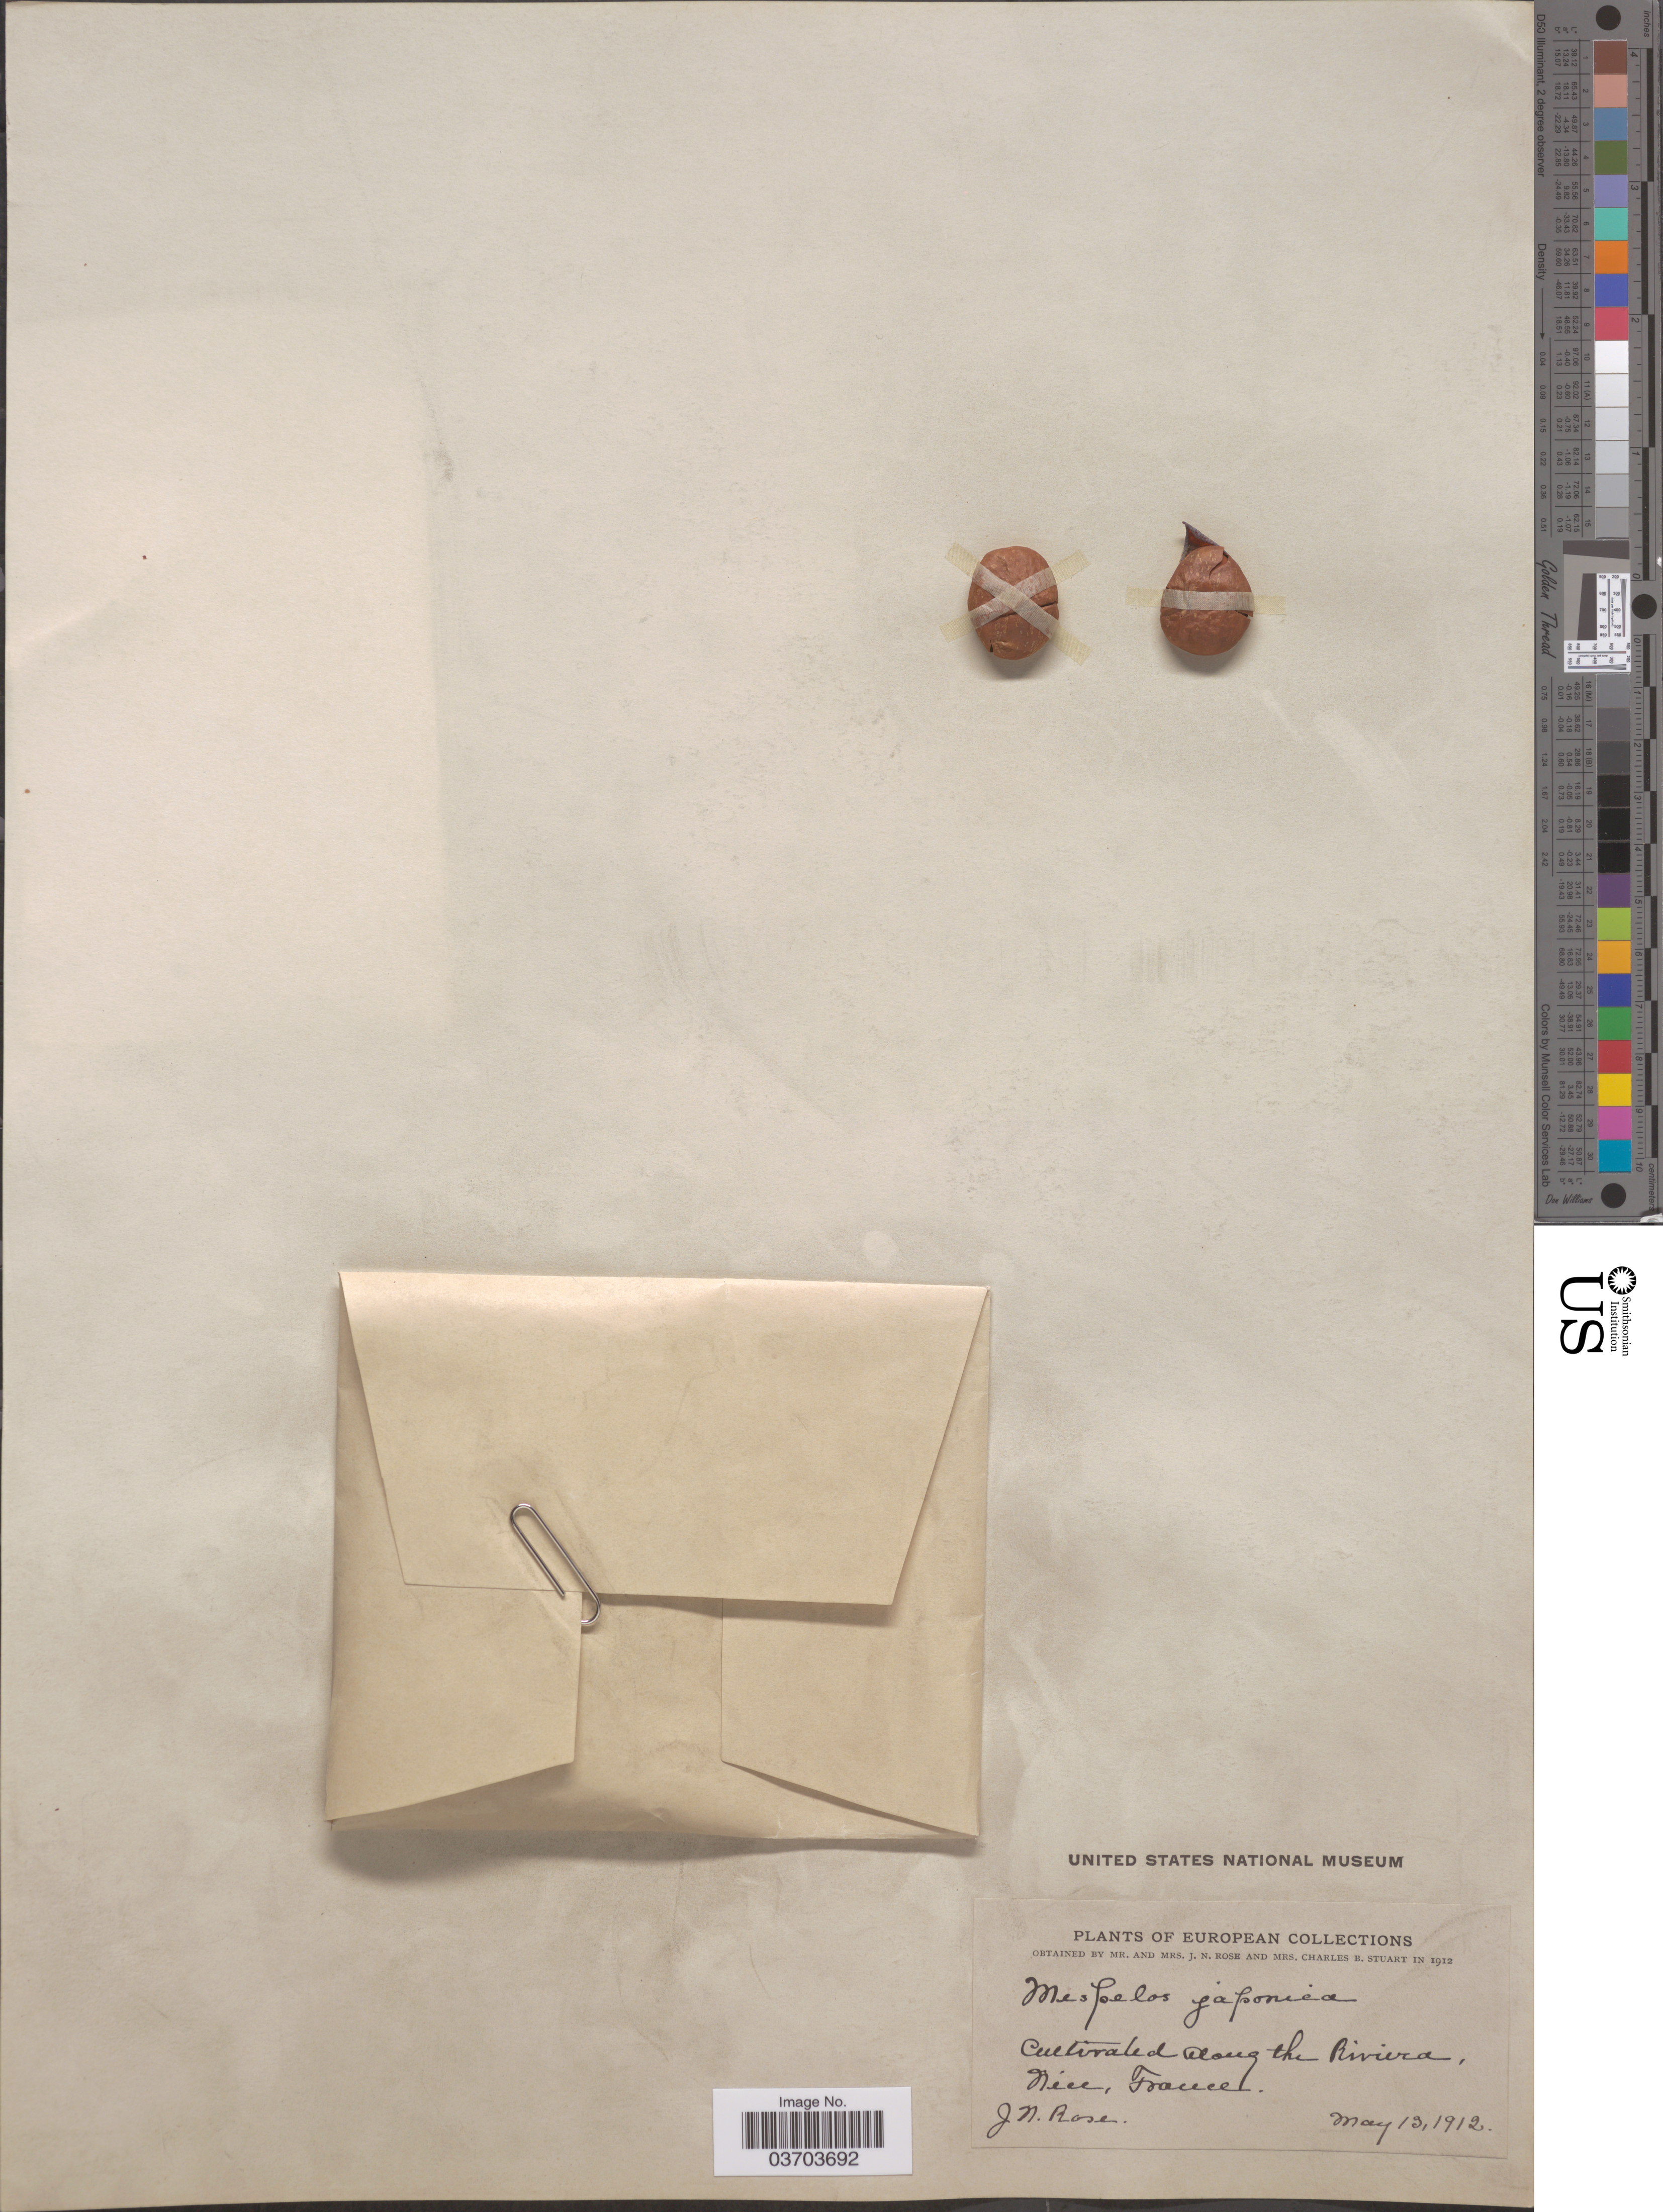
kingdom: Plantae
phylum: Tracheophyta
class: Magnoliopsida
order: Rosales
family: Rosaceae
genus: Mespilus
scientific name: Mespilus sp.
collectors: J. N. Rose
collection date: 1912-05-13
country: France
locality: Along the Riviera, Nice, France.